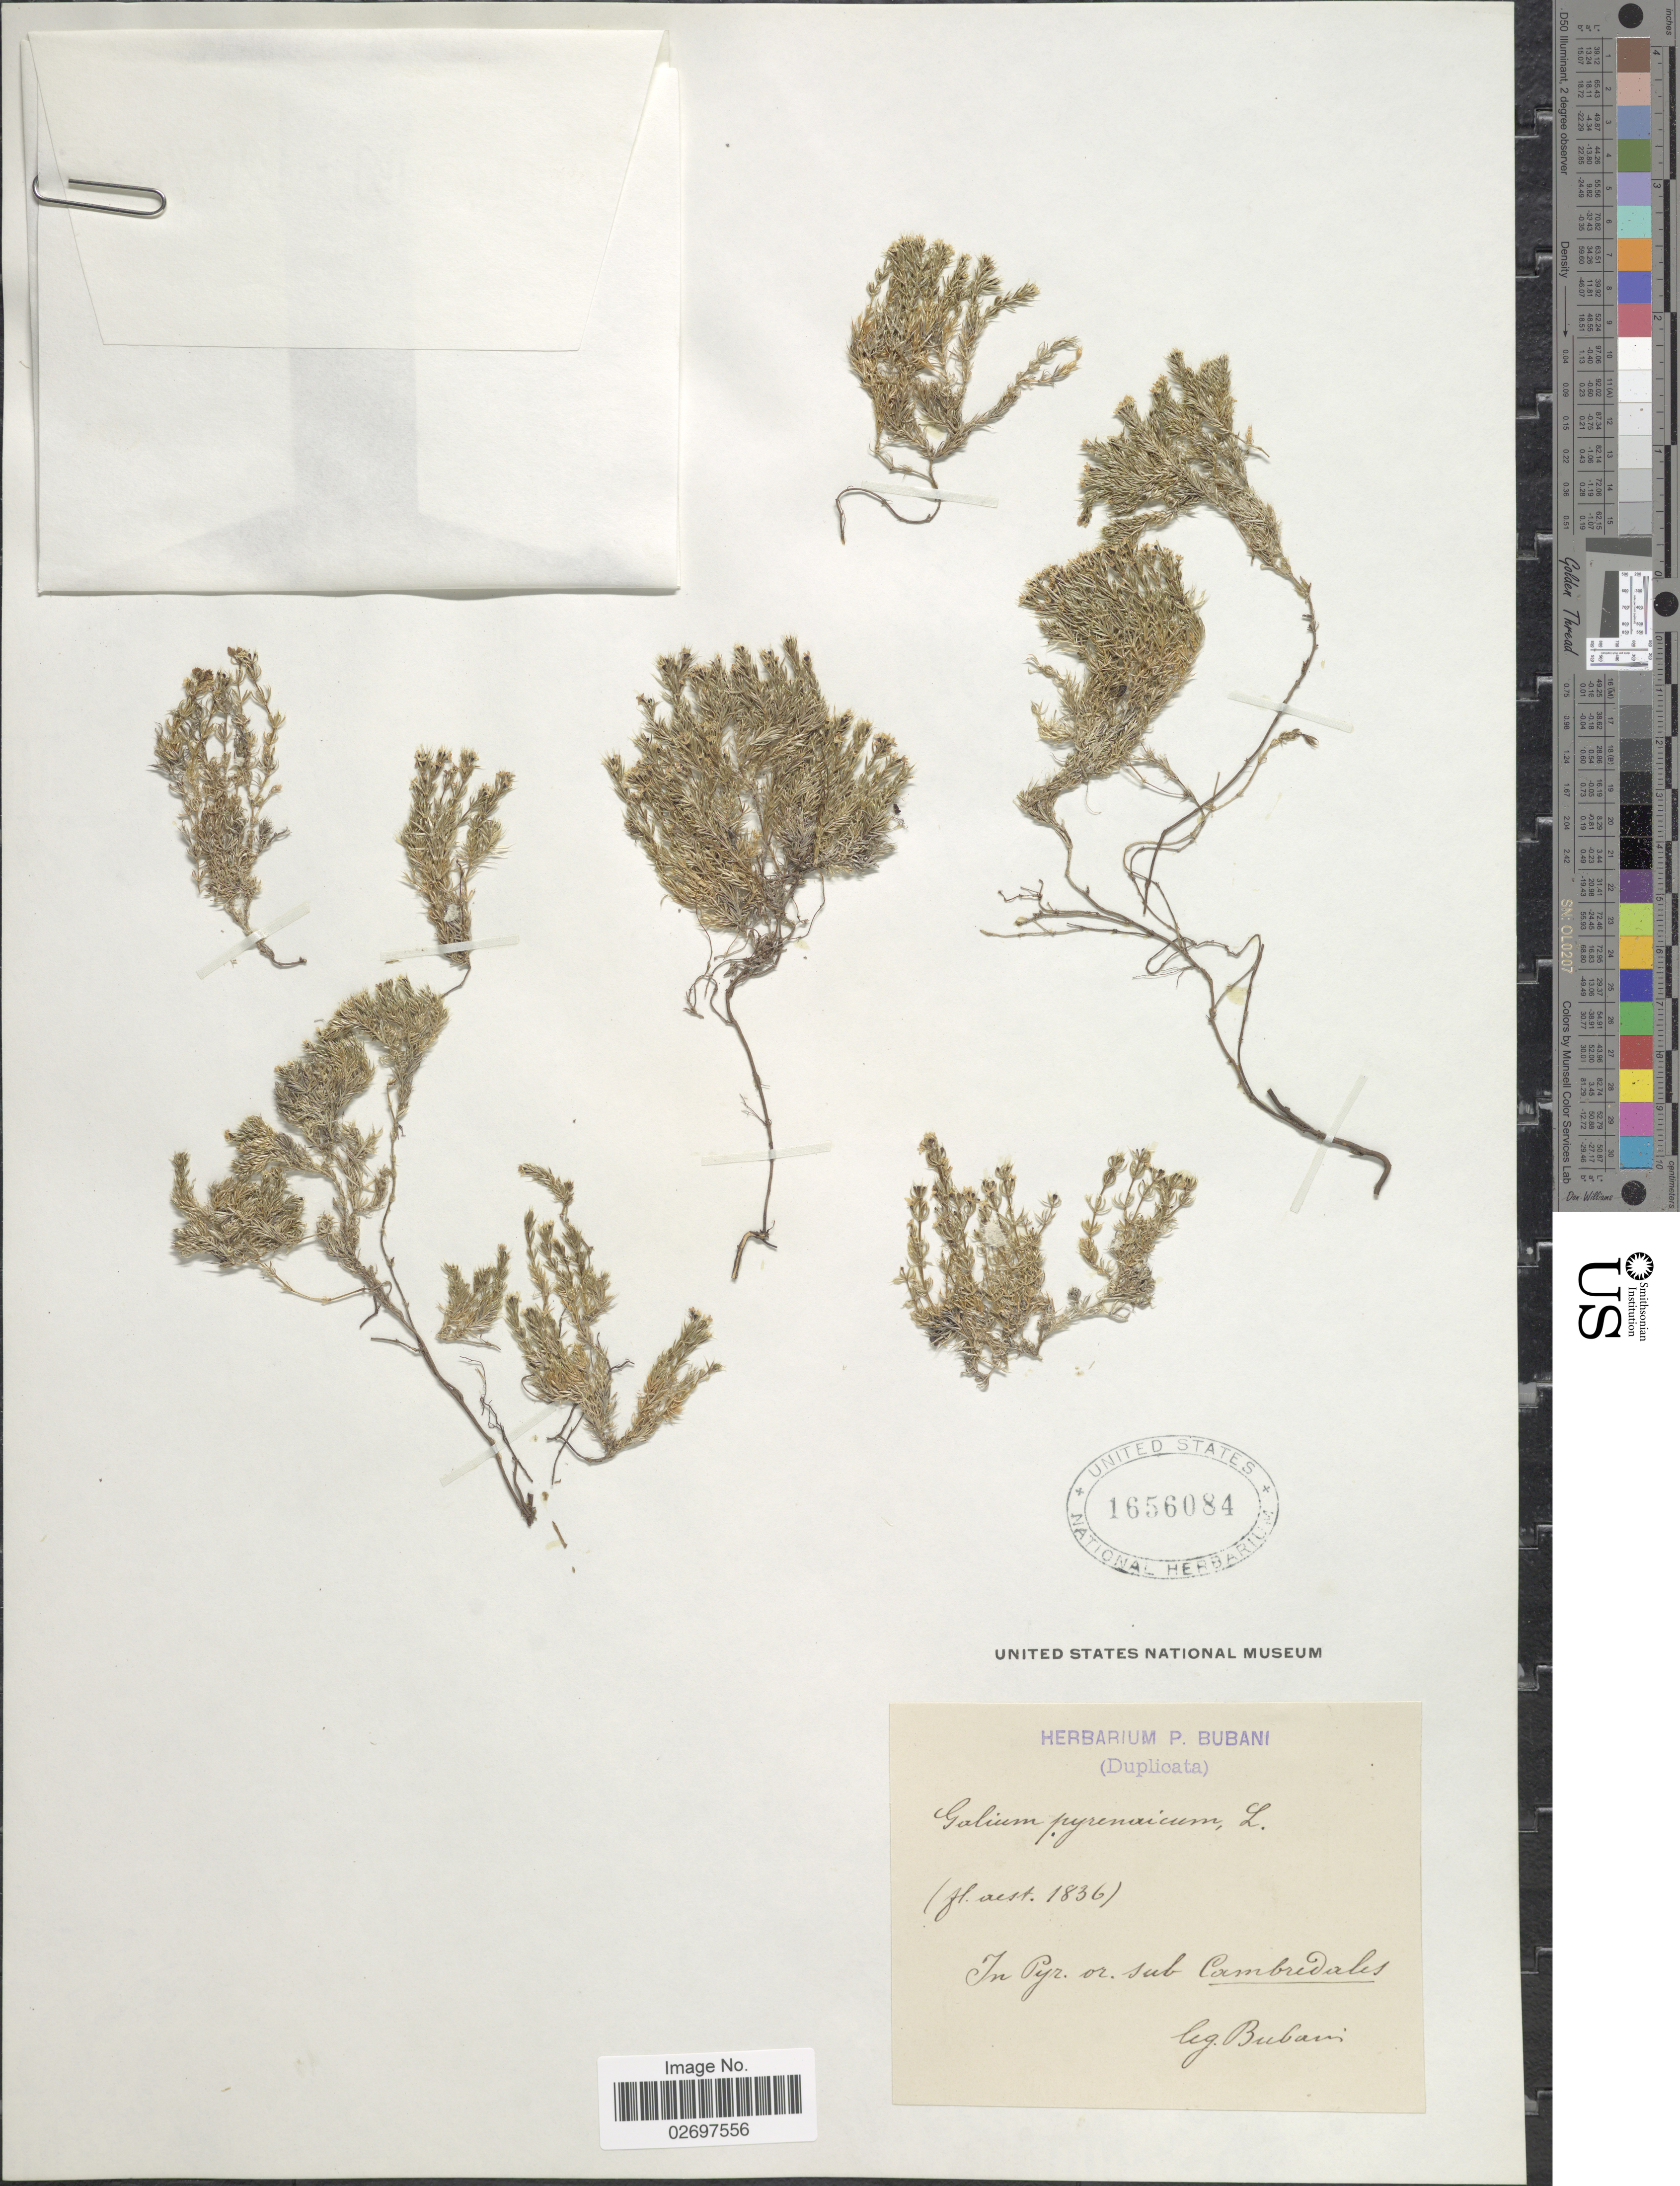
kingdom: Plantae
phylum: Tracheophyta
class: Magnoliopsida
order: Gentianales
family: Rubiaceae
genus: Galium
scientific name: Galium pyrenaicum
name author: Gouan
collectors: P. Bubani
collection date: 1836-08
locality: In Pyr. or. sub Cambredales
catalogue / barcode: US 1656084